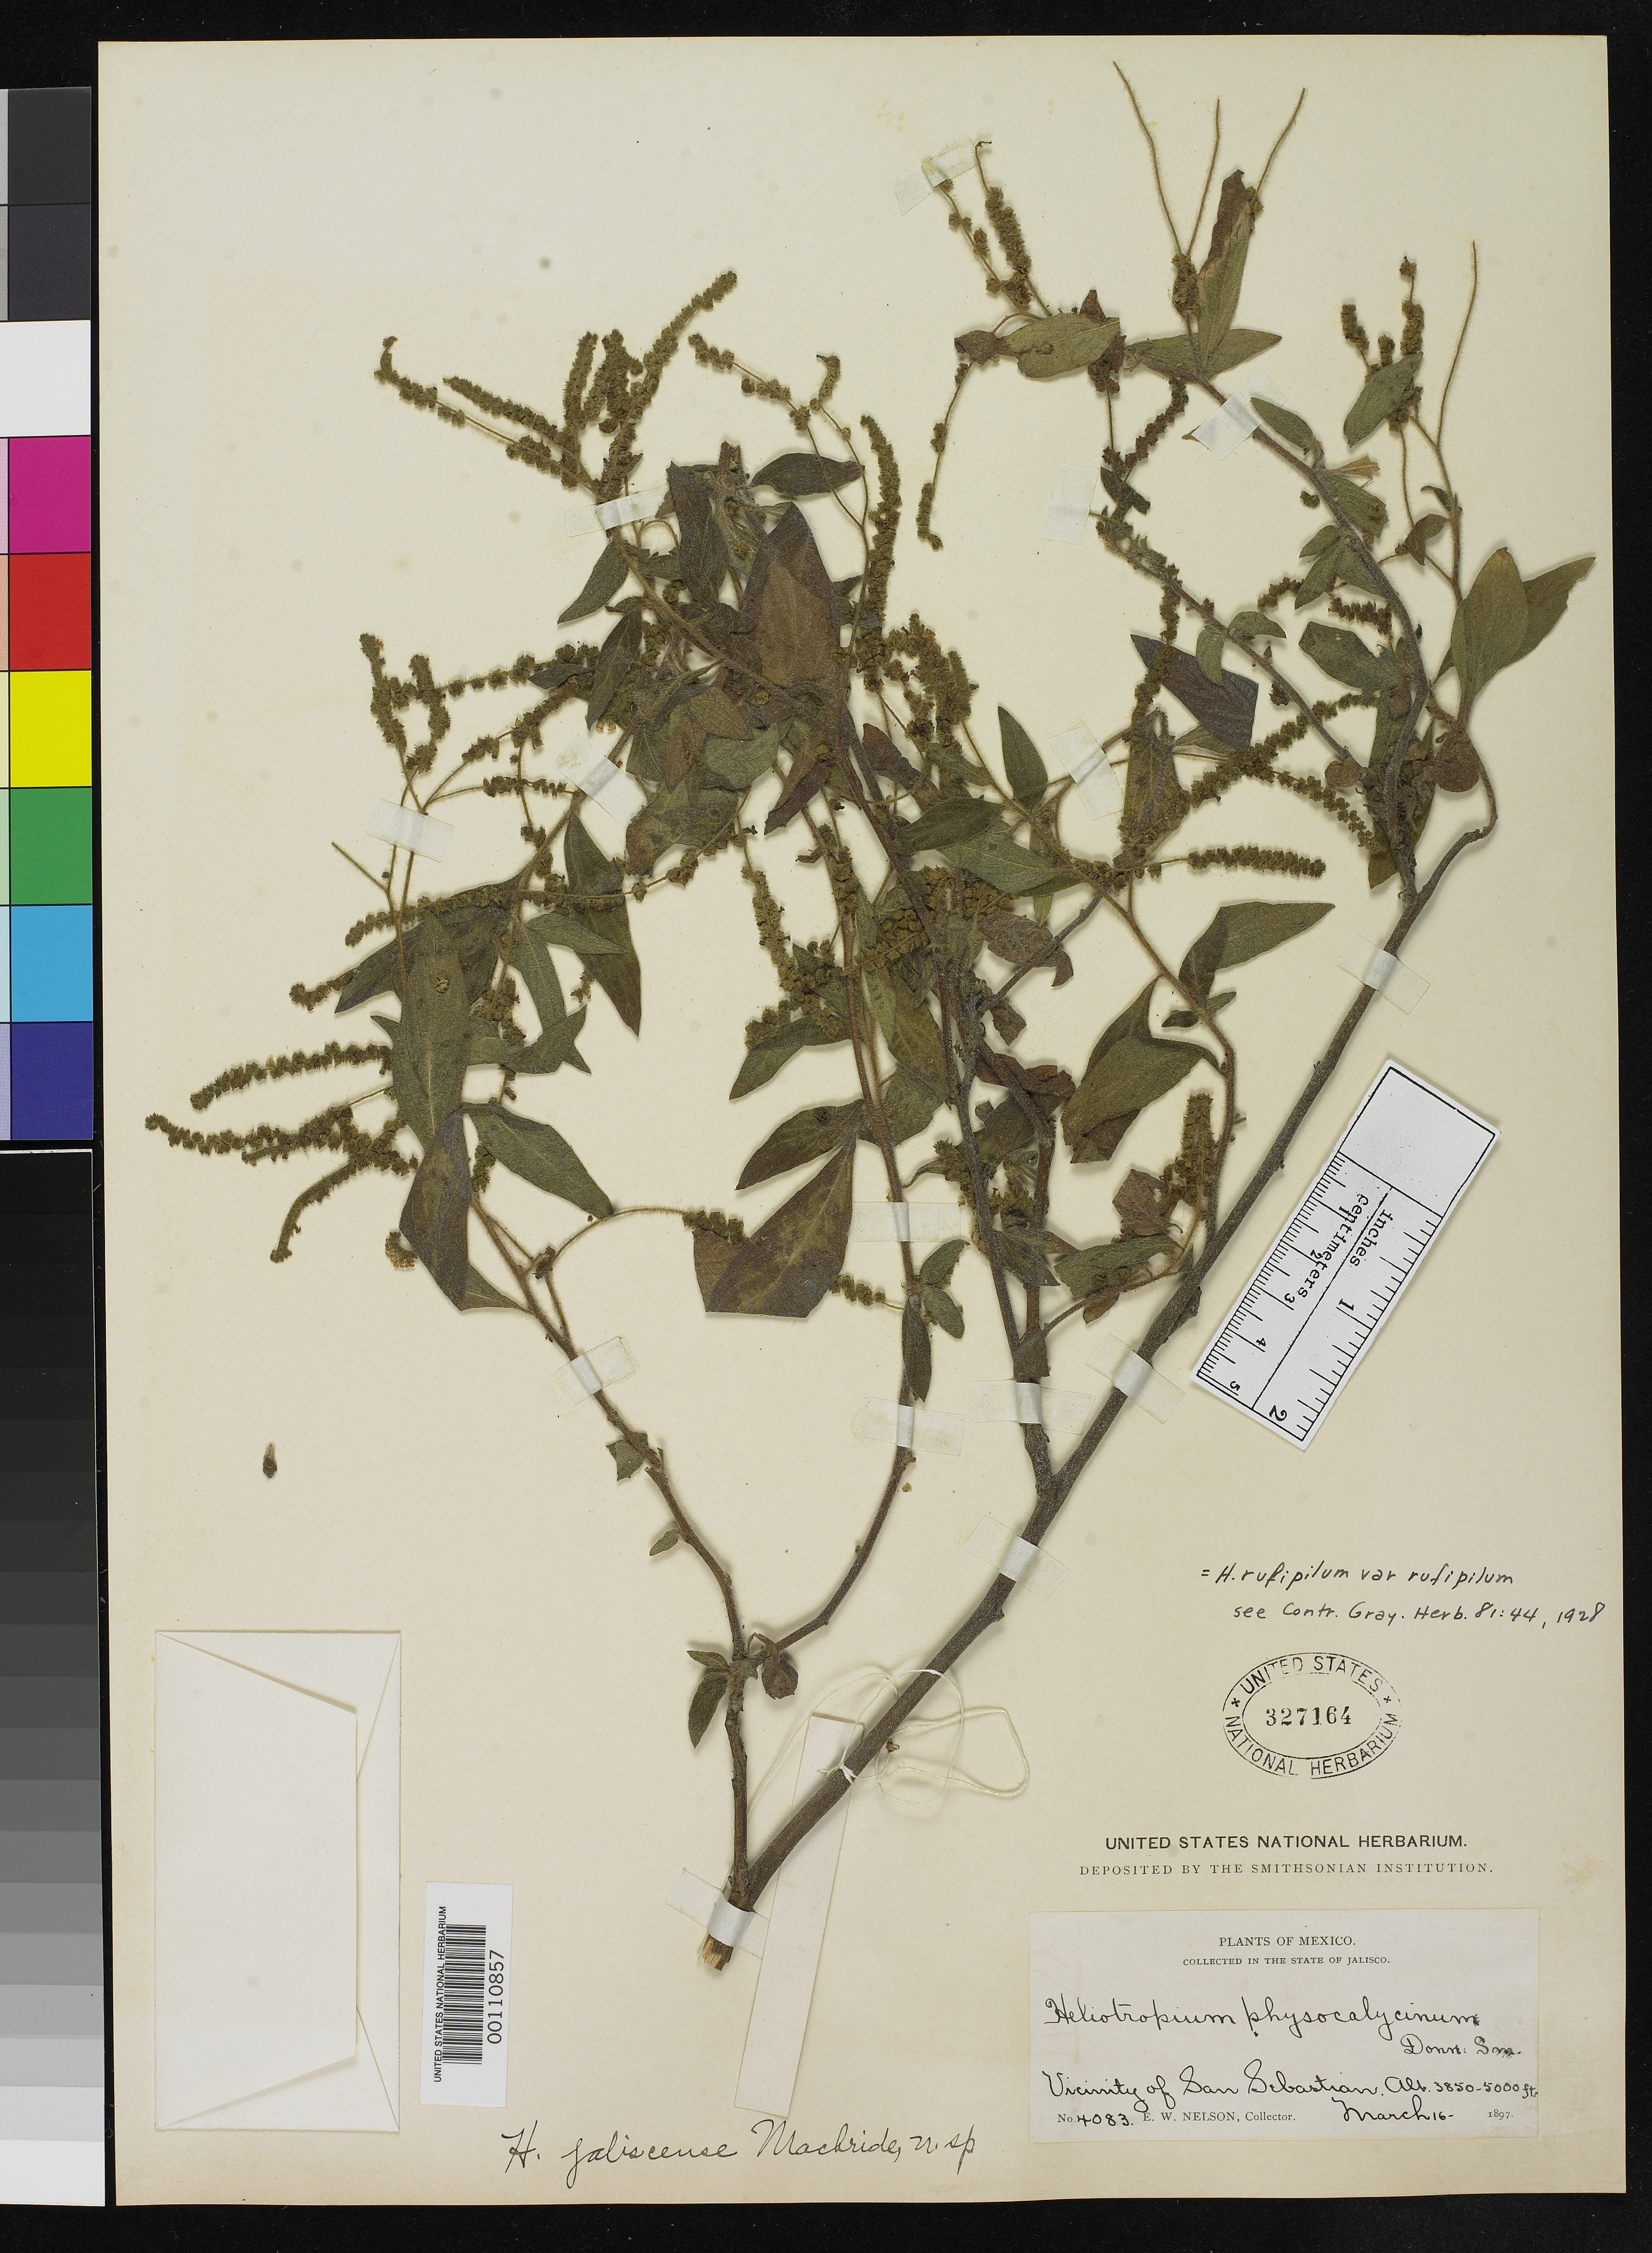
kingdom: Plantae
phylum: Tracheophyta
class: Magnoliopsida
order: Boraginales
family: Heliotropiaceae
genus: Heliotropium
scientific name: Heliotropium jaliscense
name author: J.F. Macbr.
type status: Isotype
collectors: E. W. Nelson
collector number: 4083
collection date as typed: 16 Mar 1897 to 19 Mar 1897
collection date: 1897-03-16/1897-03-19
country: Mexico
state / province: Jalisco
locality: Vicinity of San Sebastian.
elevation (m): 1173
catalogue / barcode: US 327164